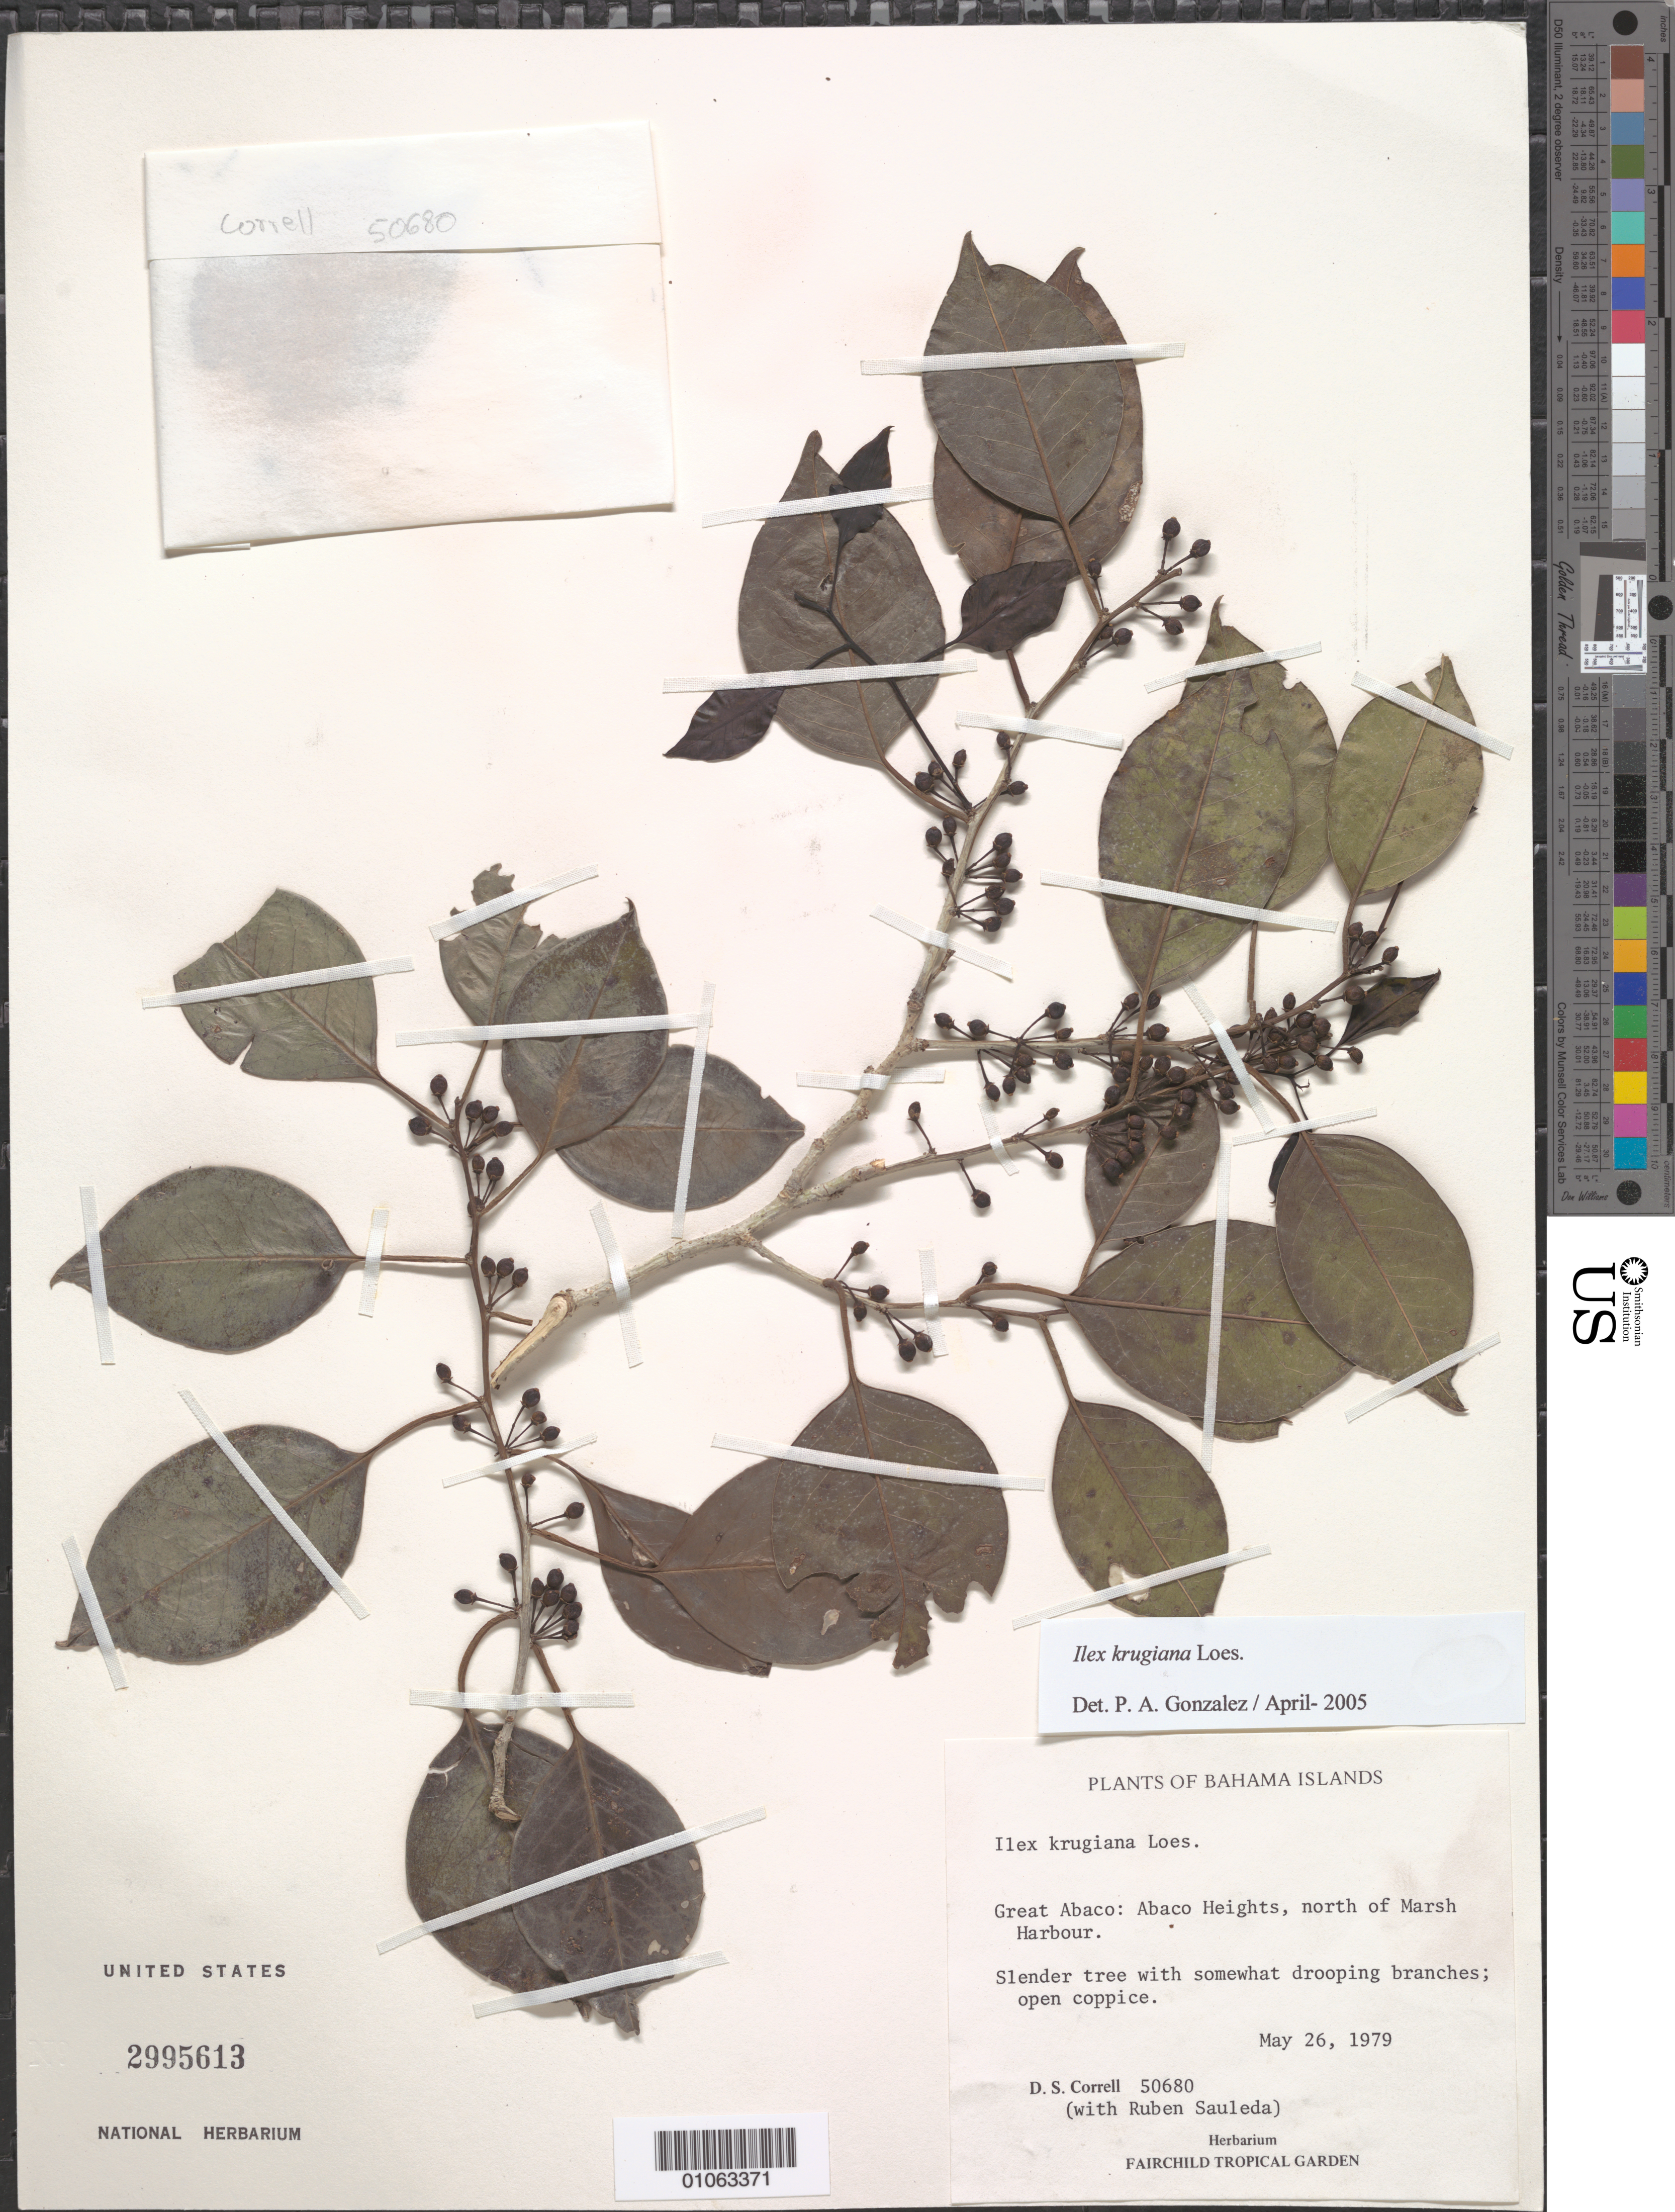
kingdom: Plantae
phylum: Tracheophyta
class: Magnoliopsida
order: Aquifoliales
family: Aquifoliaceae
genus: Ilex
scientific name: Ilex krugiana var. krugiana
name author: Loes.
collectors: D. S. Correll & R. Sauleda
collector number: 50680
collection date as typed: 26 May 1979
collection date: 1979-05-26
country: Bahamas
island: Great Abaco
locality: Abaco Heights, north of Marsh Harbour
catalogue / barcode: US 2995613